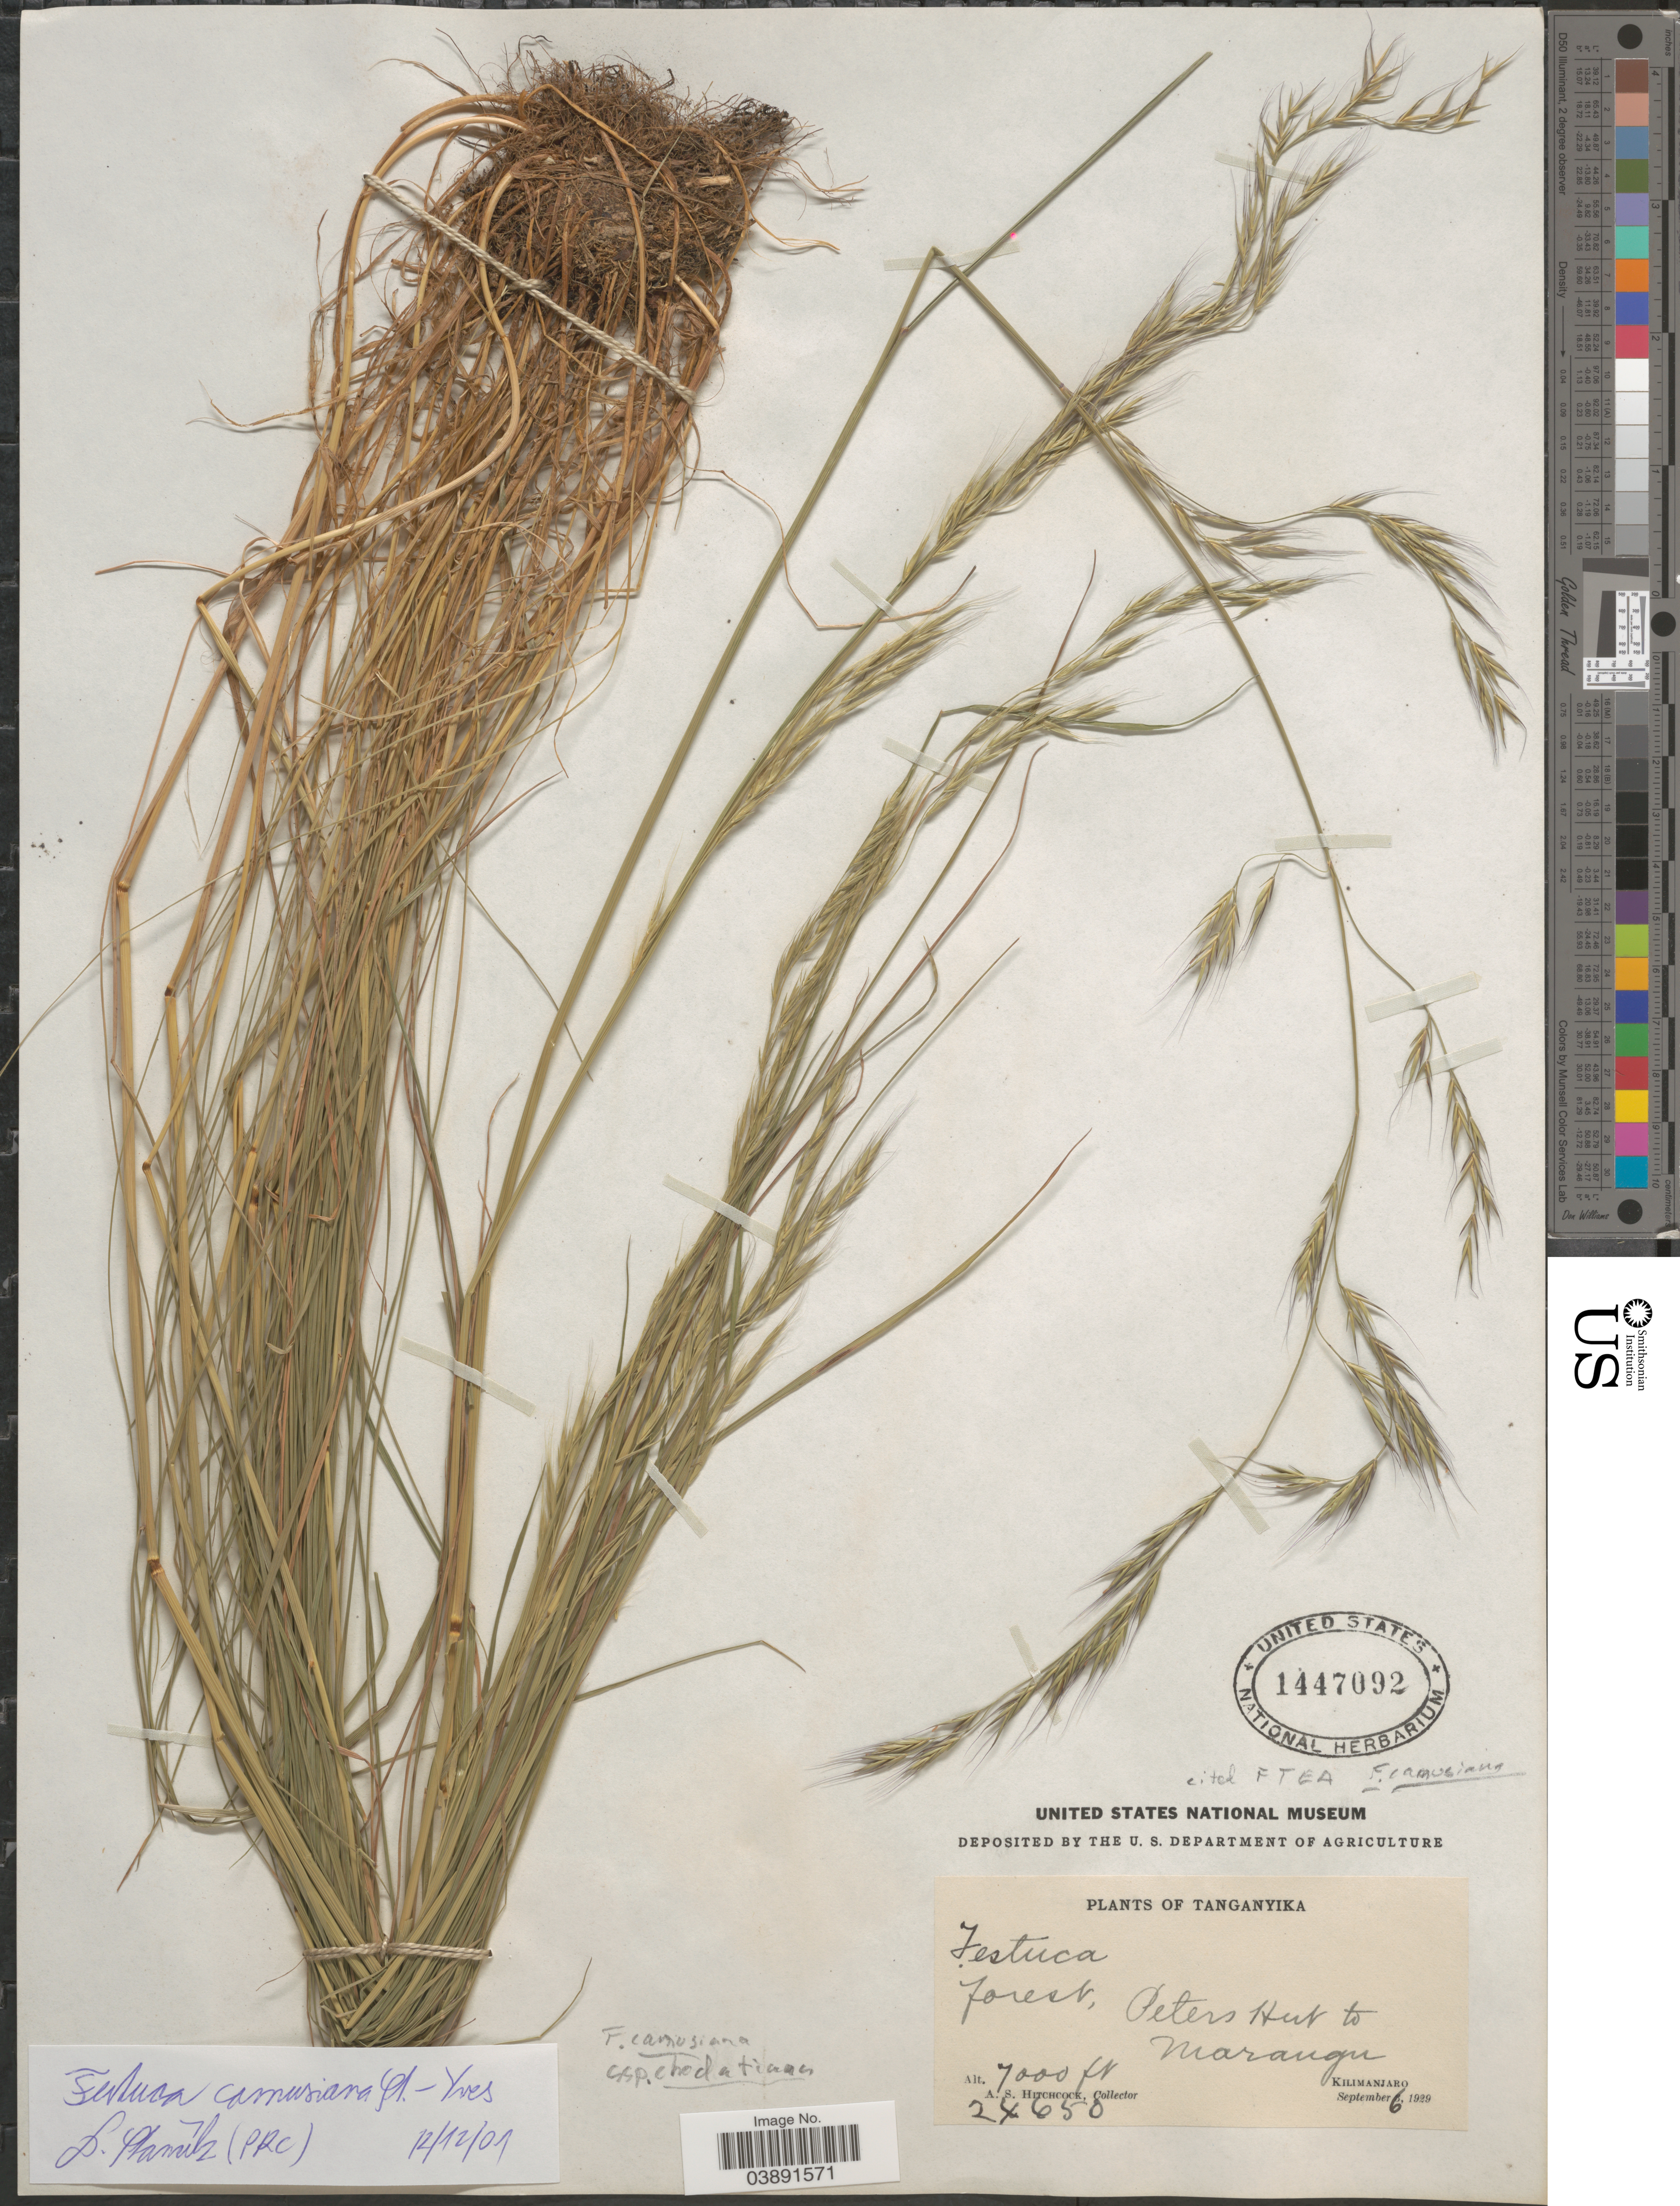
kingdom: Plantae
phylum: Tracheophyta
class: Liliopsida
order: Poales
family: Poaceae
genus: Festuca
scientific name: Festuca chodatiana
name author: (St.-Yves) E.B. Alexeev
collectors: A. S. Hitchcock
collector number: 24650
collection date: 1929-09-06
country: Tanzania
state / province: Kilimanjaro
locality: Tanganyika. Forest, Peters Hut to Marangu.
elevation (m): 2134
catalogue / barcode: US 1447092